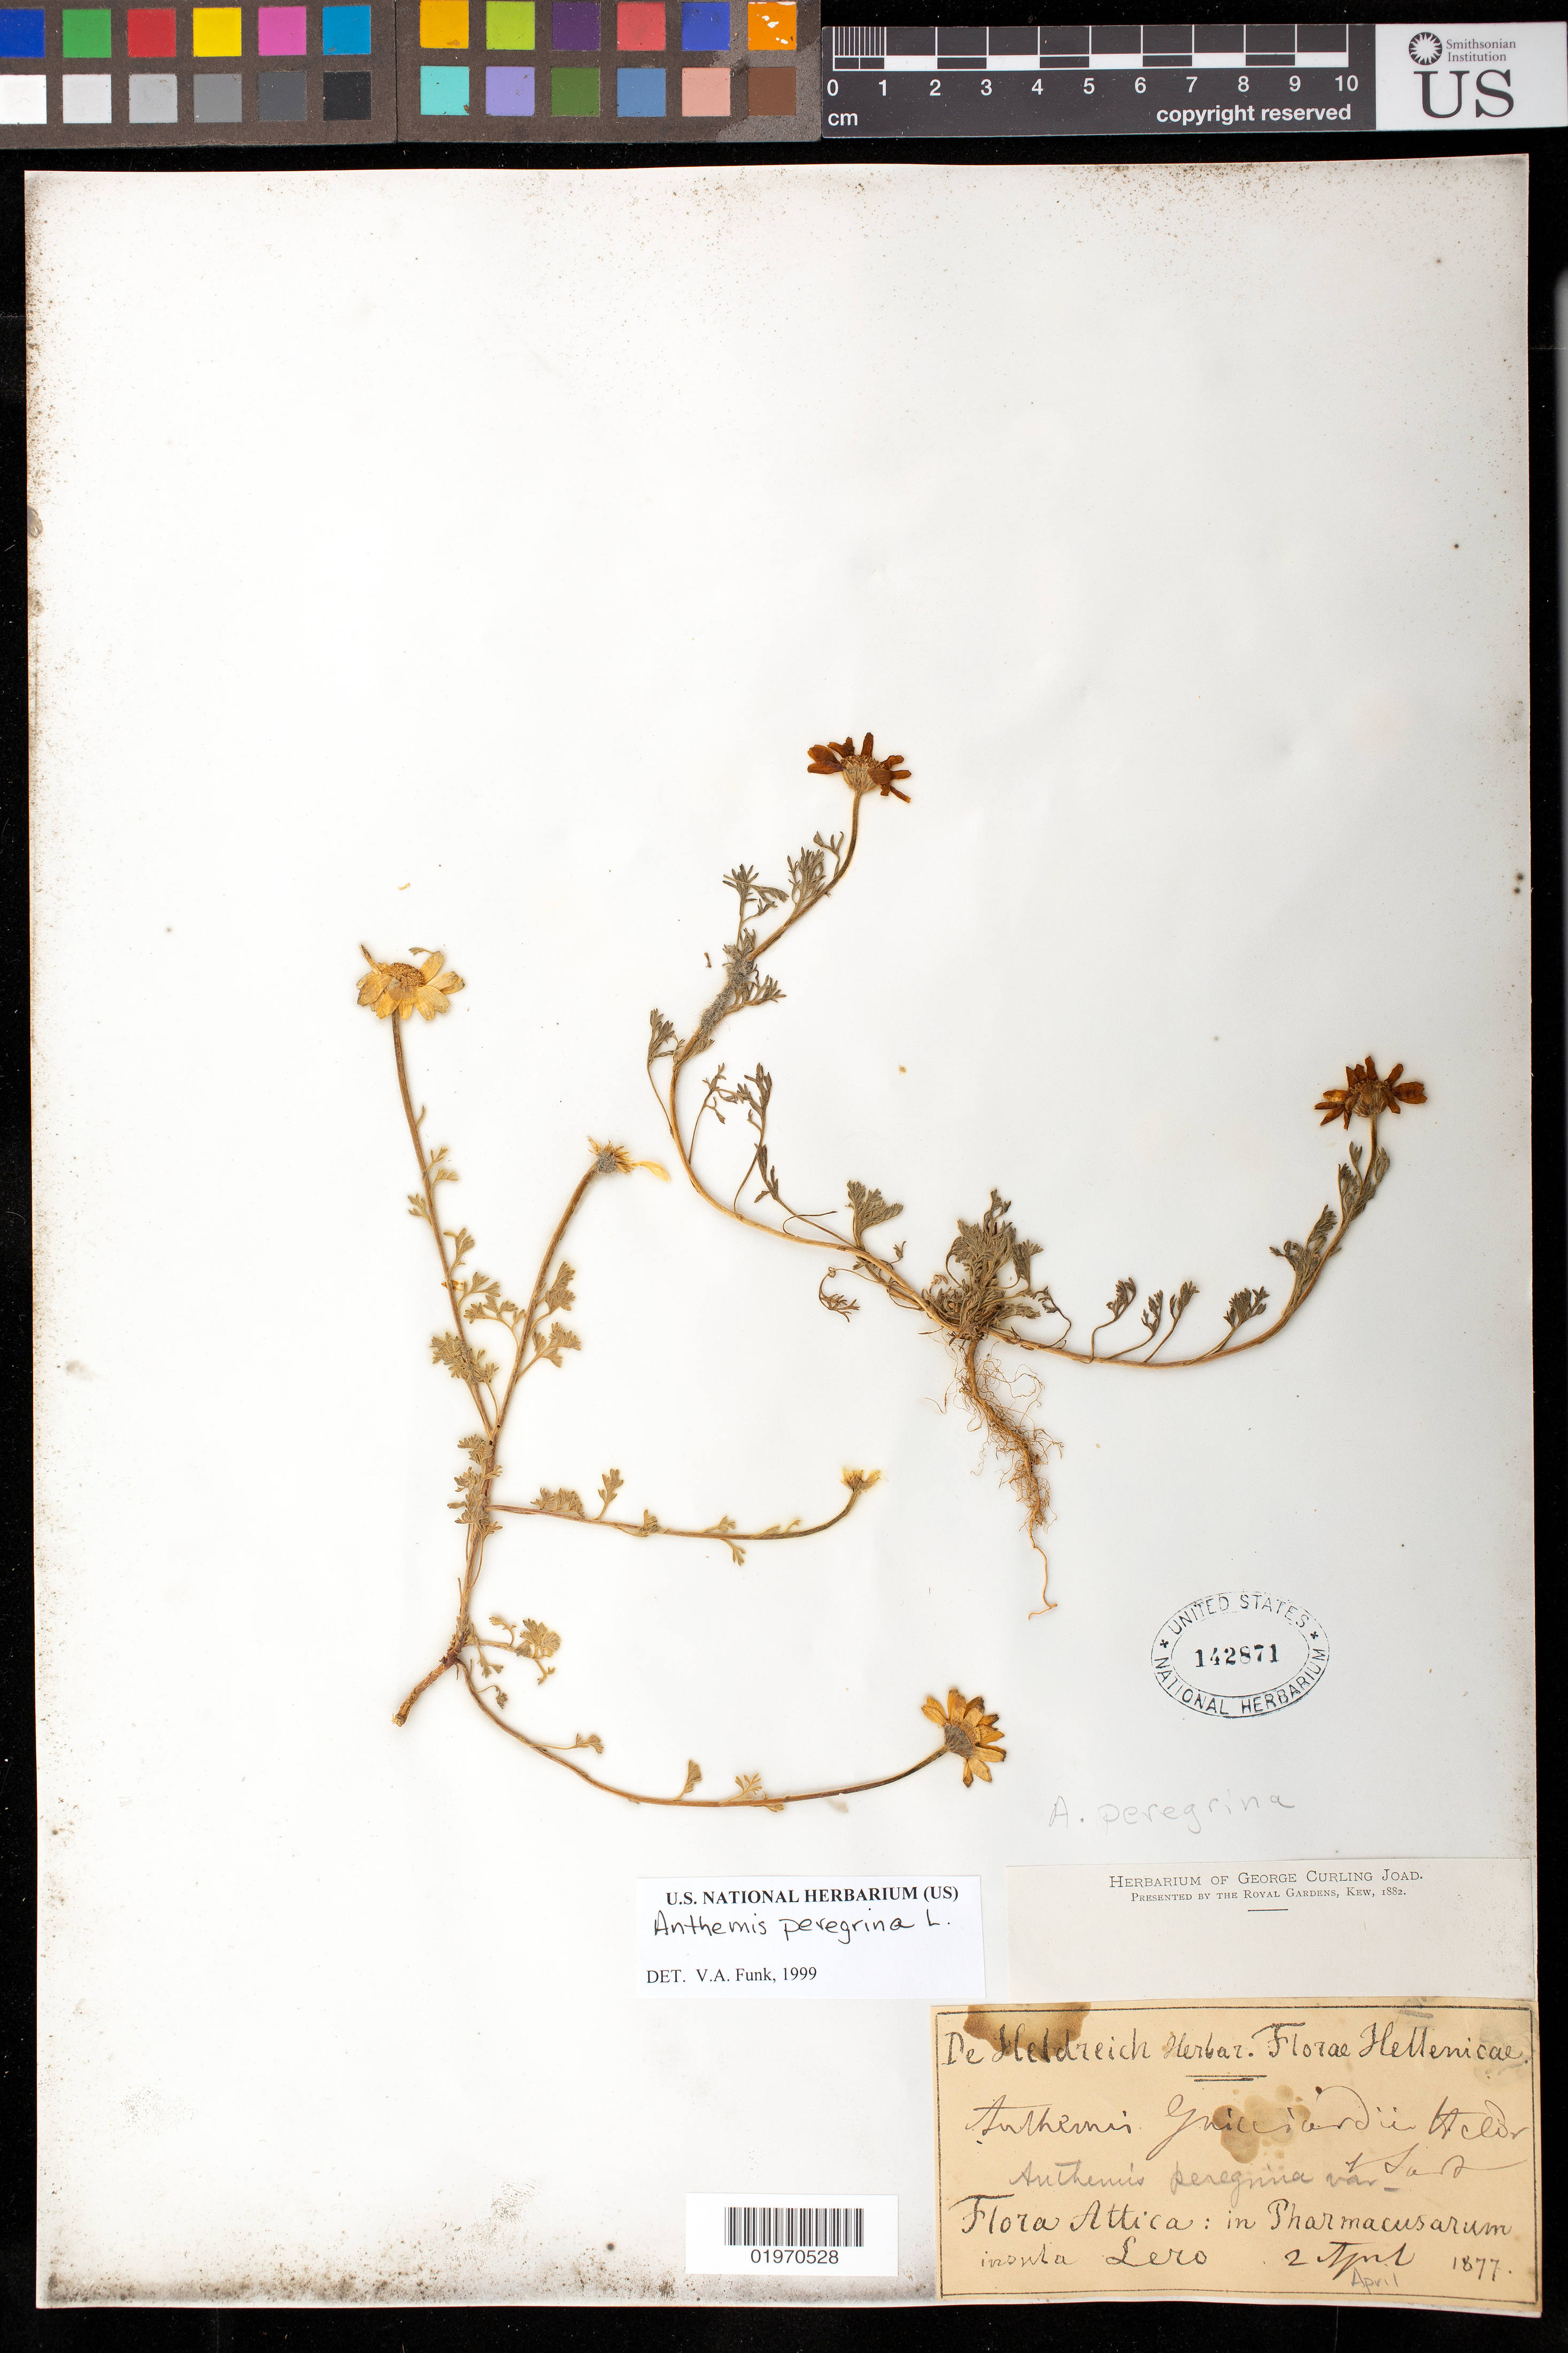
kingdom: Plantae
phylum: Tracheophyta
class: Magnoliopsida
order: Asterales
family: Asteraceae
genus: Anthemis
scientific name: Anthemis peregrina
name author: L.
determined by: Funk, Vicki A., (BOT), Smithsonian Institution - National Museum of Natural History (UNITED STATES)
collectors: -. De Heldreich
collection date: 1877-04-03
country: Greece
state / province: Attica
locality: Hellenicae. In m. Hymetto.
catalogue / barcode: US 142871